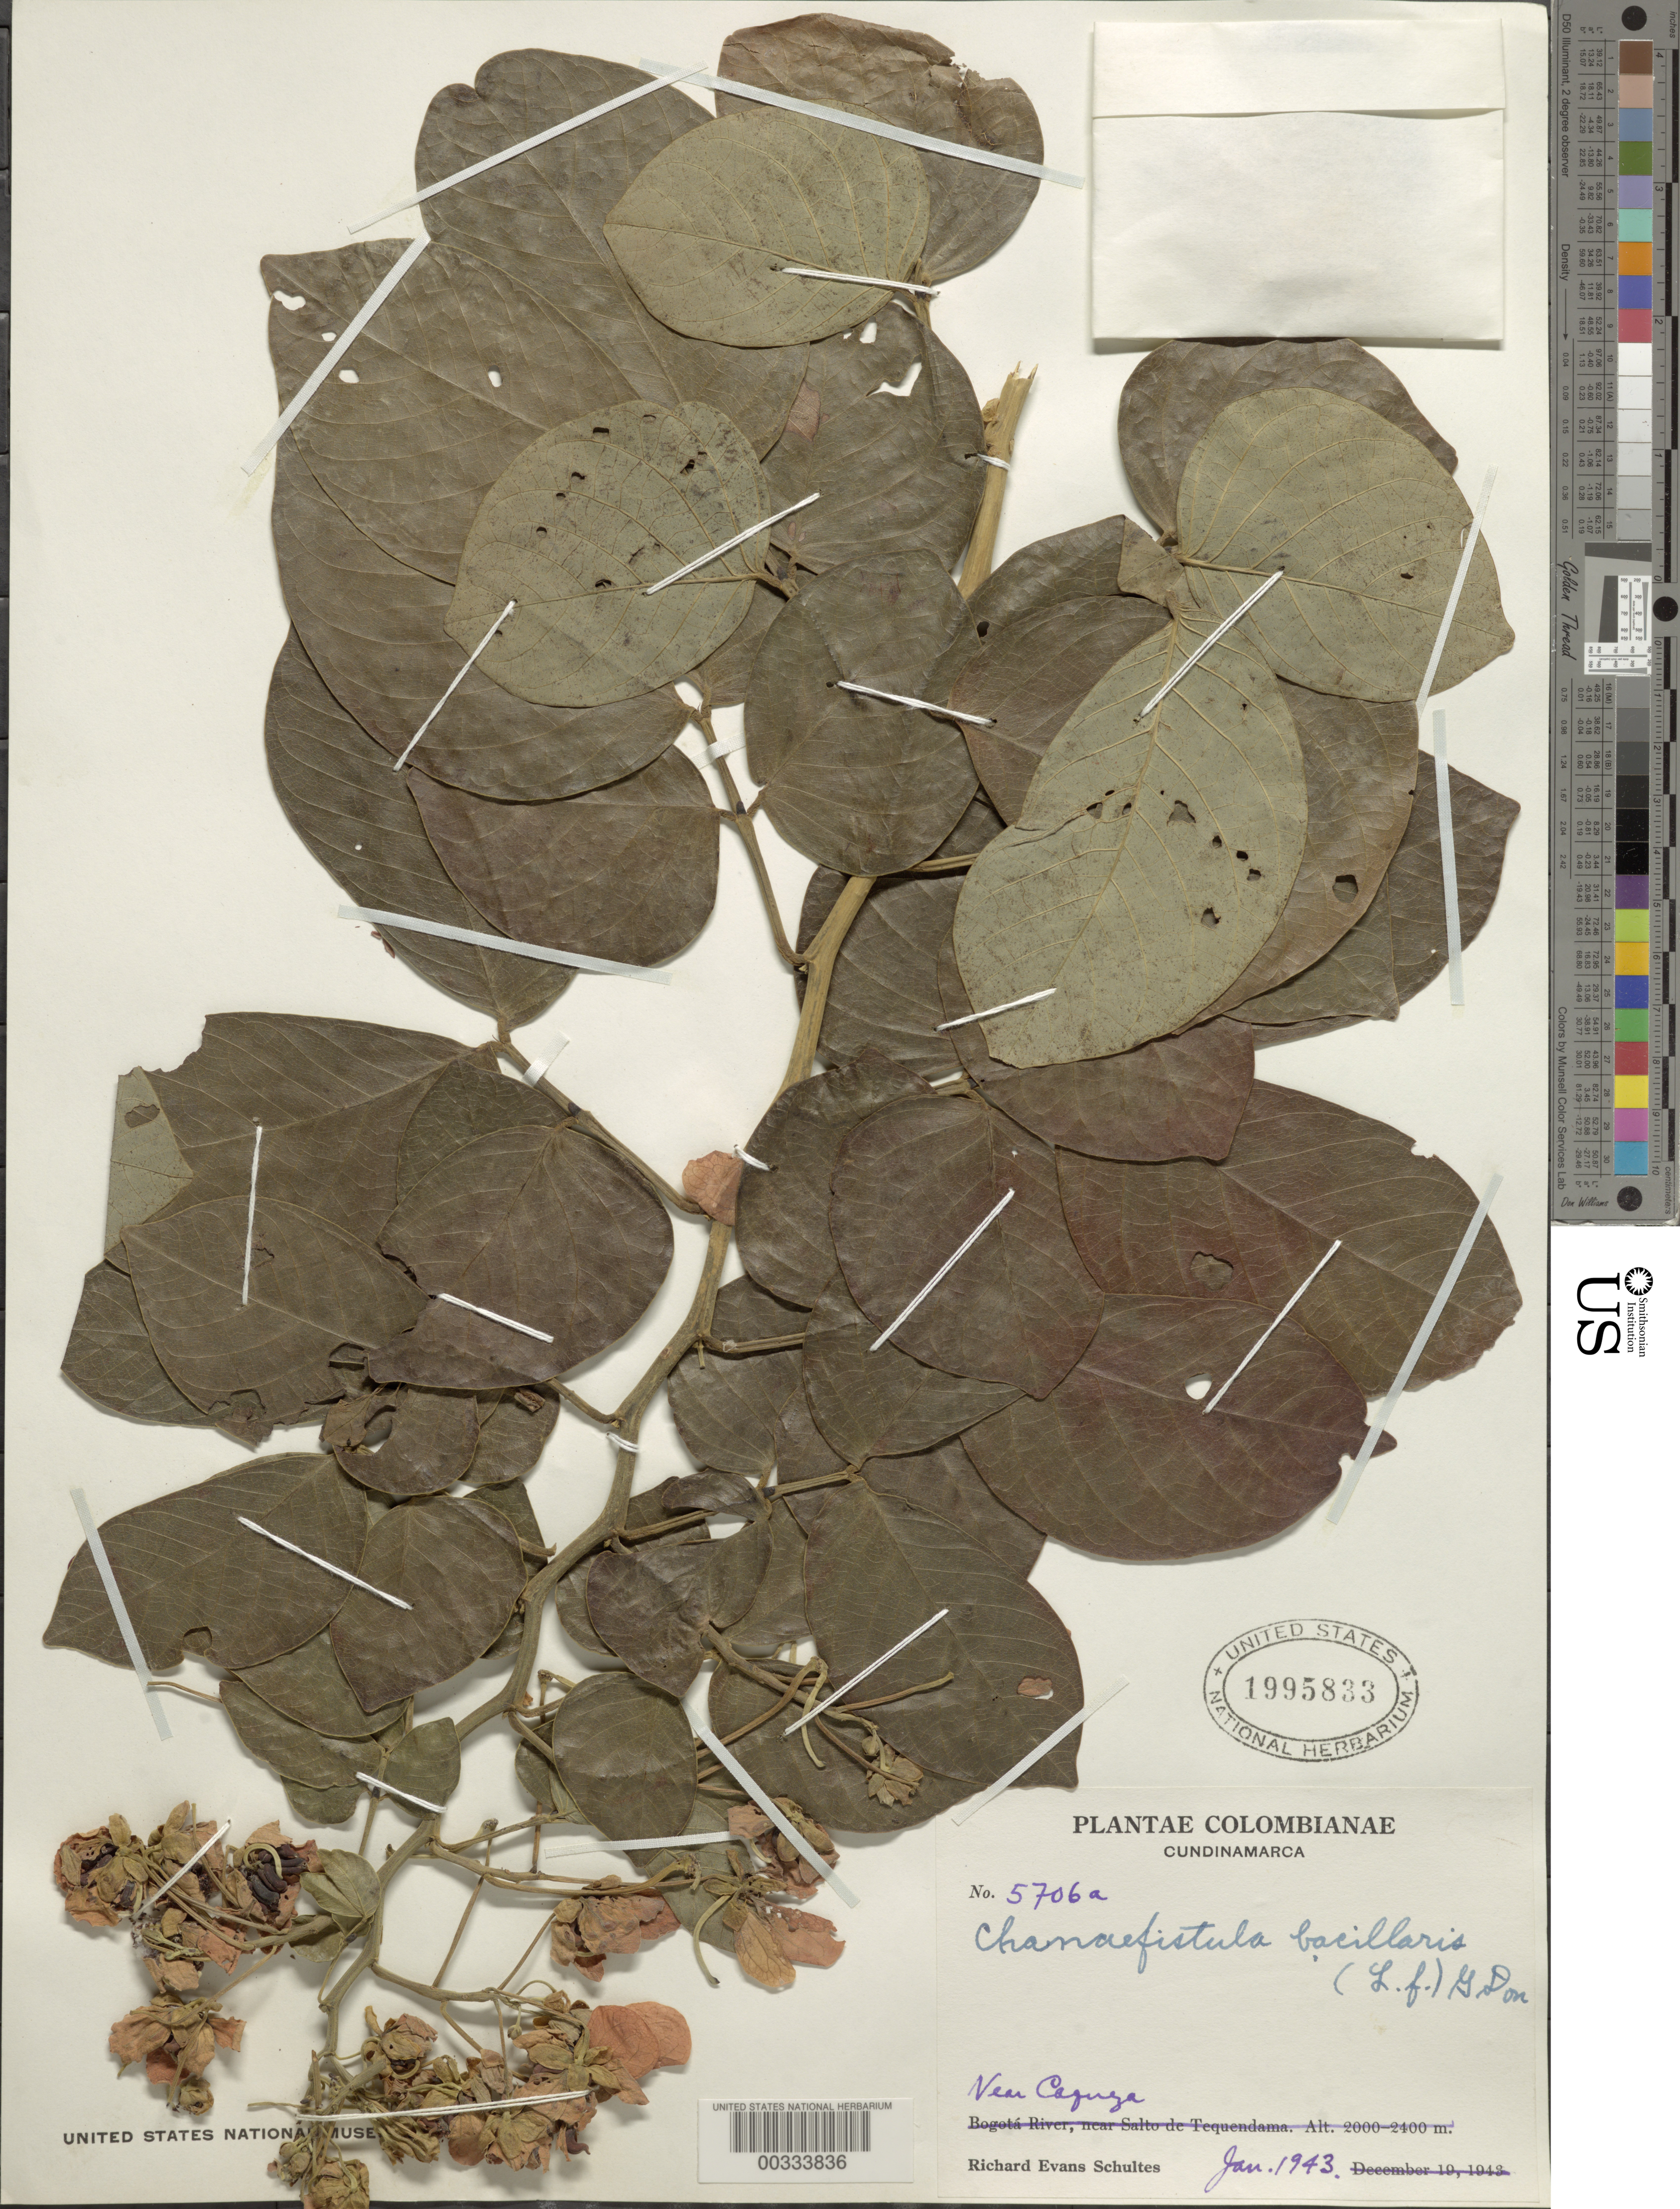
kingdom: Plantae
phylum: Tracheophyta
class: Magnoliopsida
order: Fabales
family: Fabaceae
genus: Senna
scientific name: Senna bacillaris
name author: (L. f.) H.S. Irwin & Barneby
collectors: R. E. Schultes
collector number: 5706a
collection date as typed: Jan 1943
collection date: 1943-01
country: Colombia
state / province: Cundinamarca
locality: Near Caqueza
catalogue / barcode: US 1995833